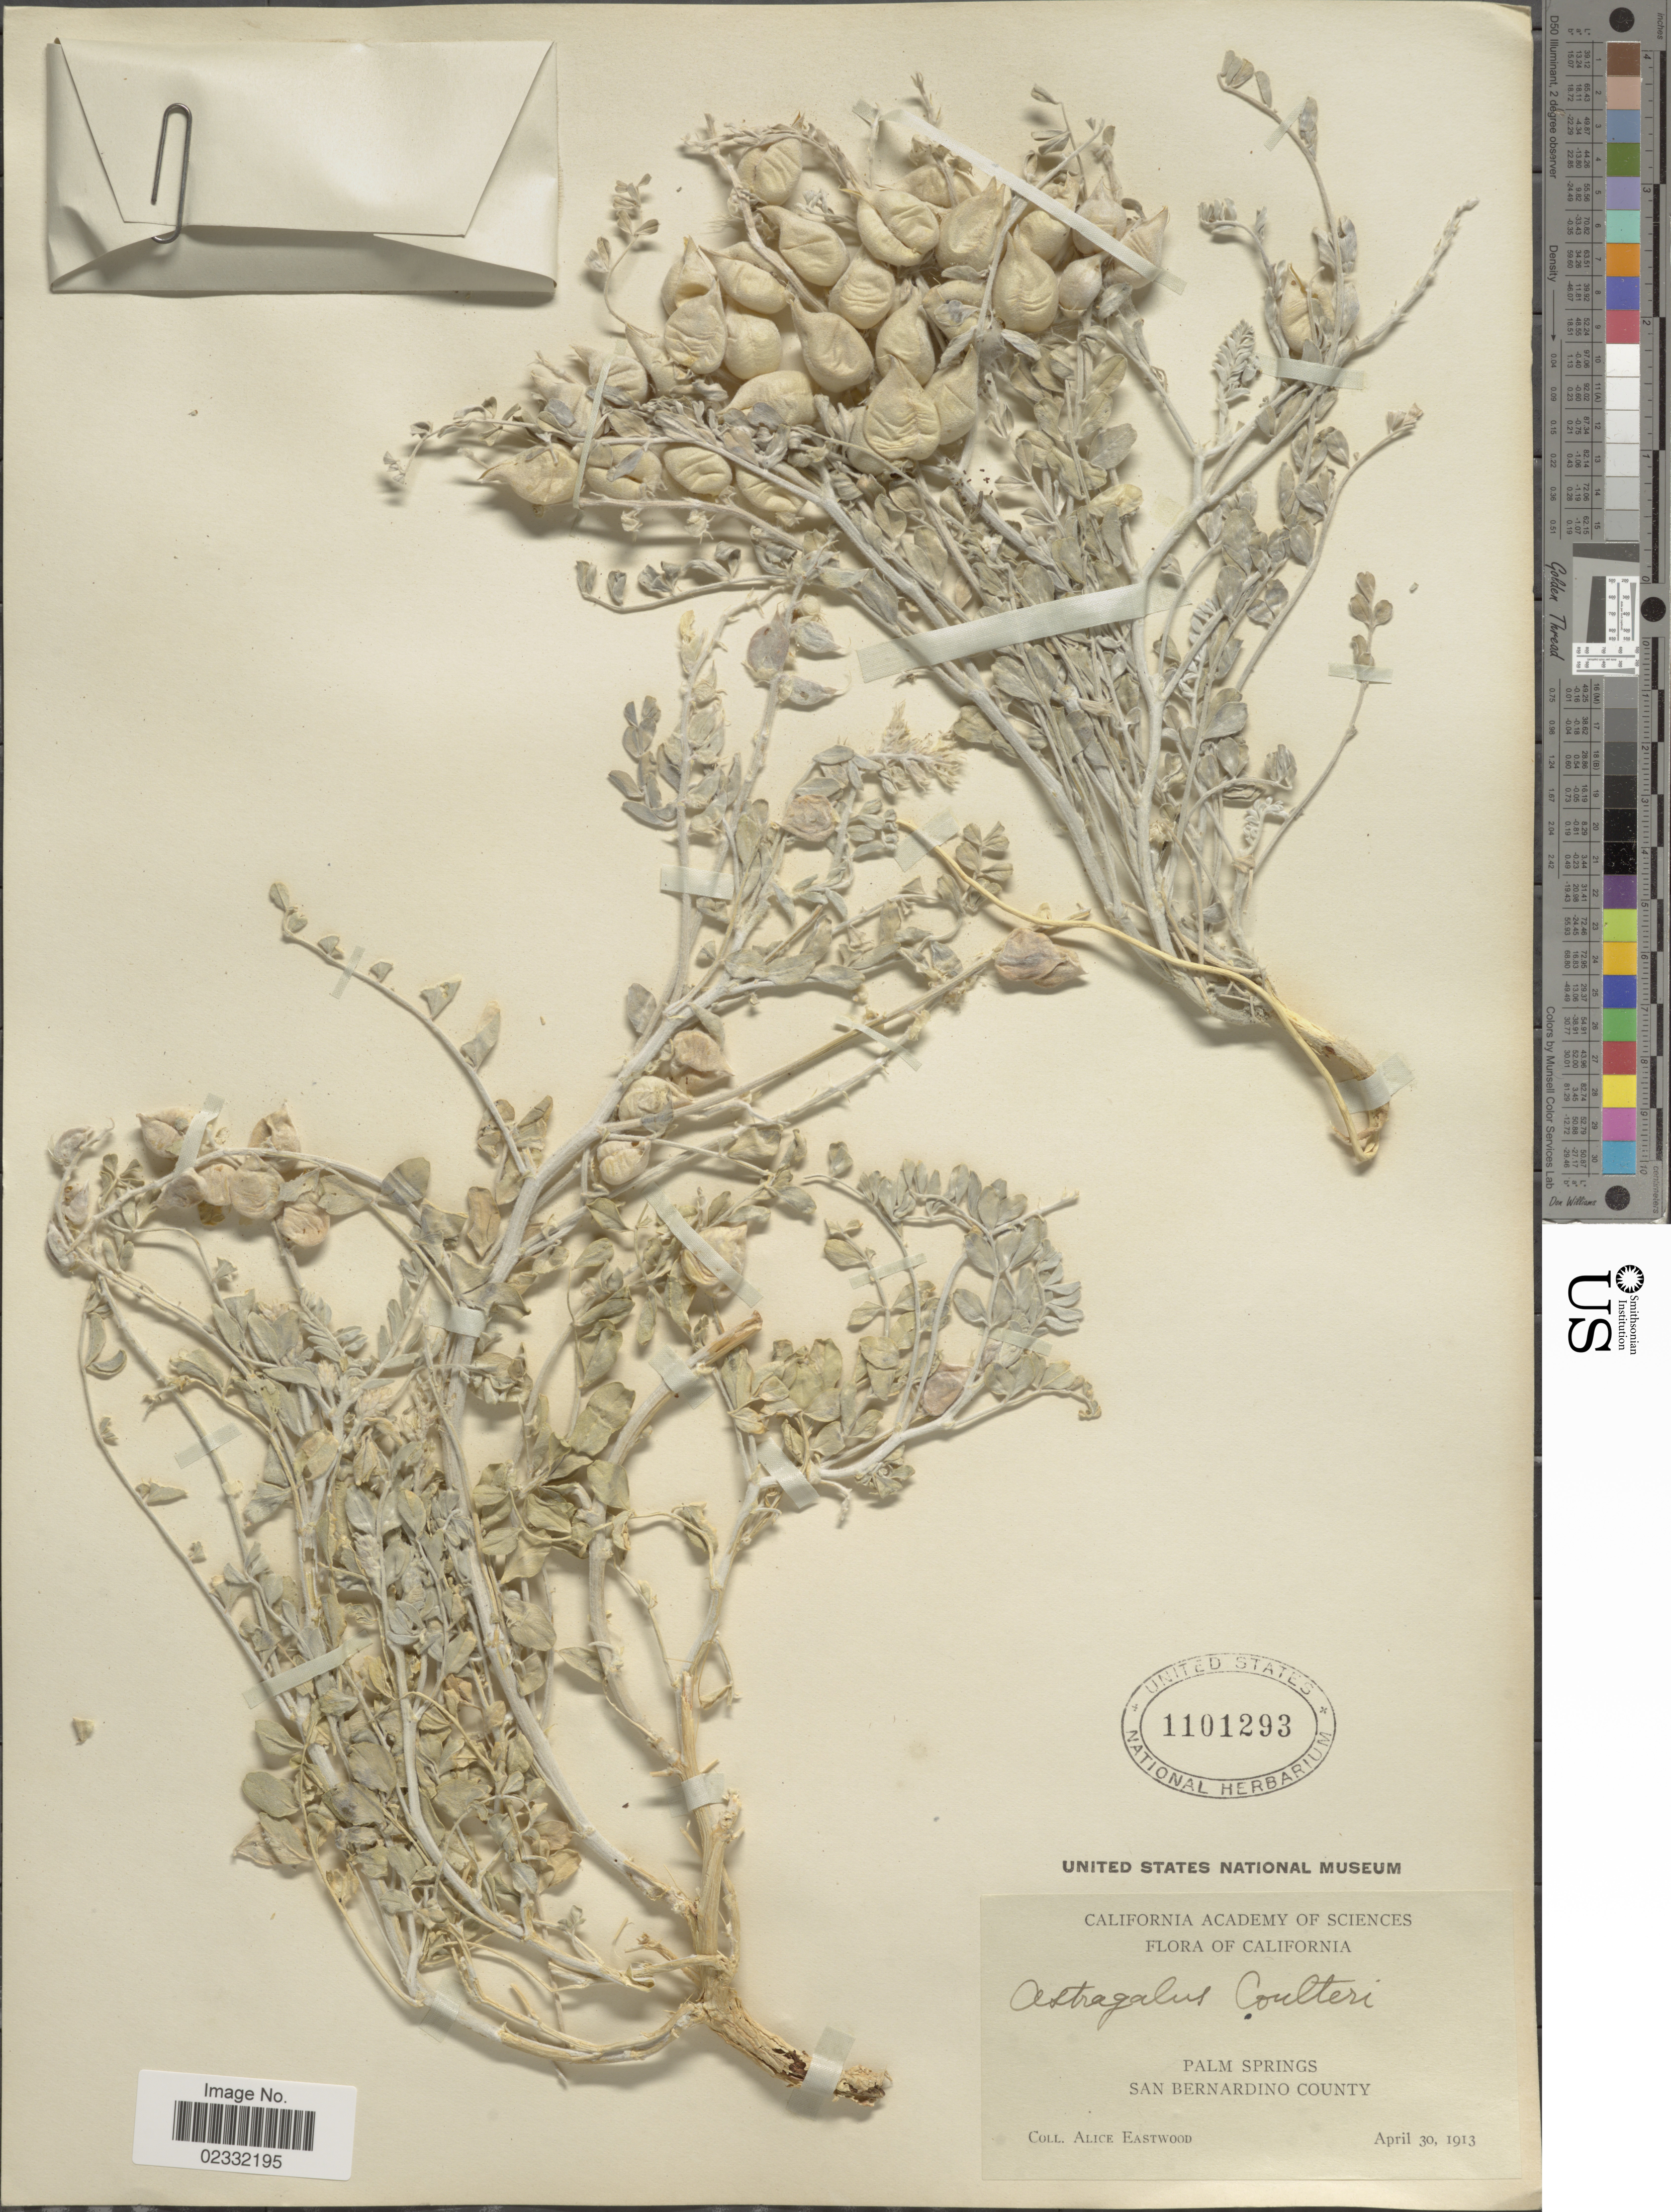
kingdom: Plantae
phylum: Tracheophyta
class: Magnoliopsida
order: Fabales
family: Fabaceae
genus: Astragalus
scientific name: Astragalus lentiginosus var. coulteri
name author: M.E. Jones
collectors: A. Eastwood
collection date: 1913-04-30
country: United States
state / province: California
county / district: San Bernardino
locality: Palm Springs, San Bernardino County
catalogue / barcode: US 1101293